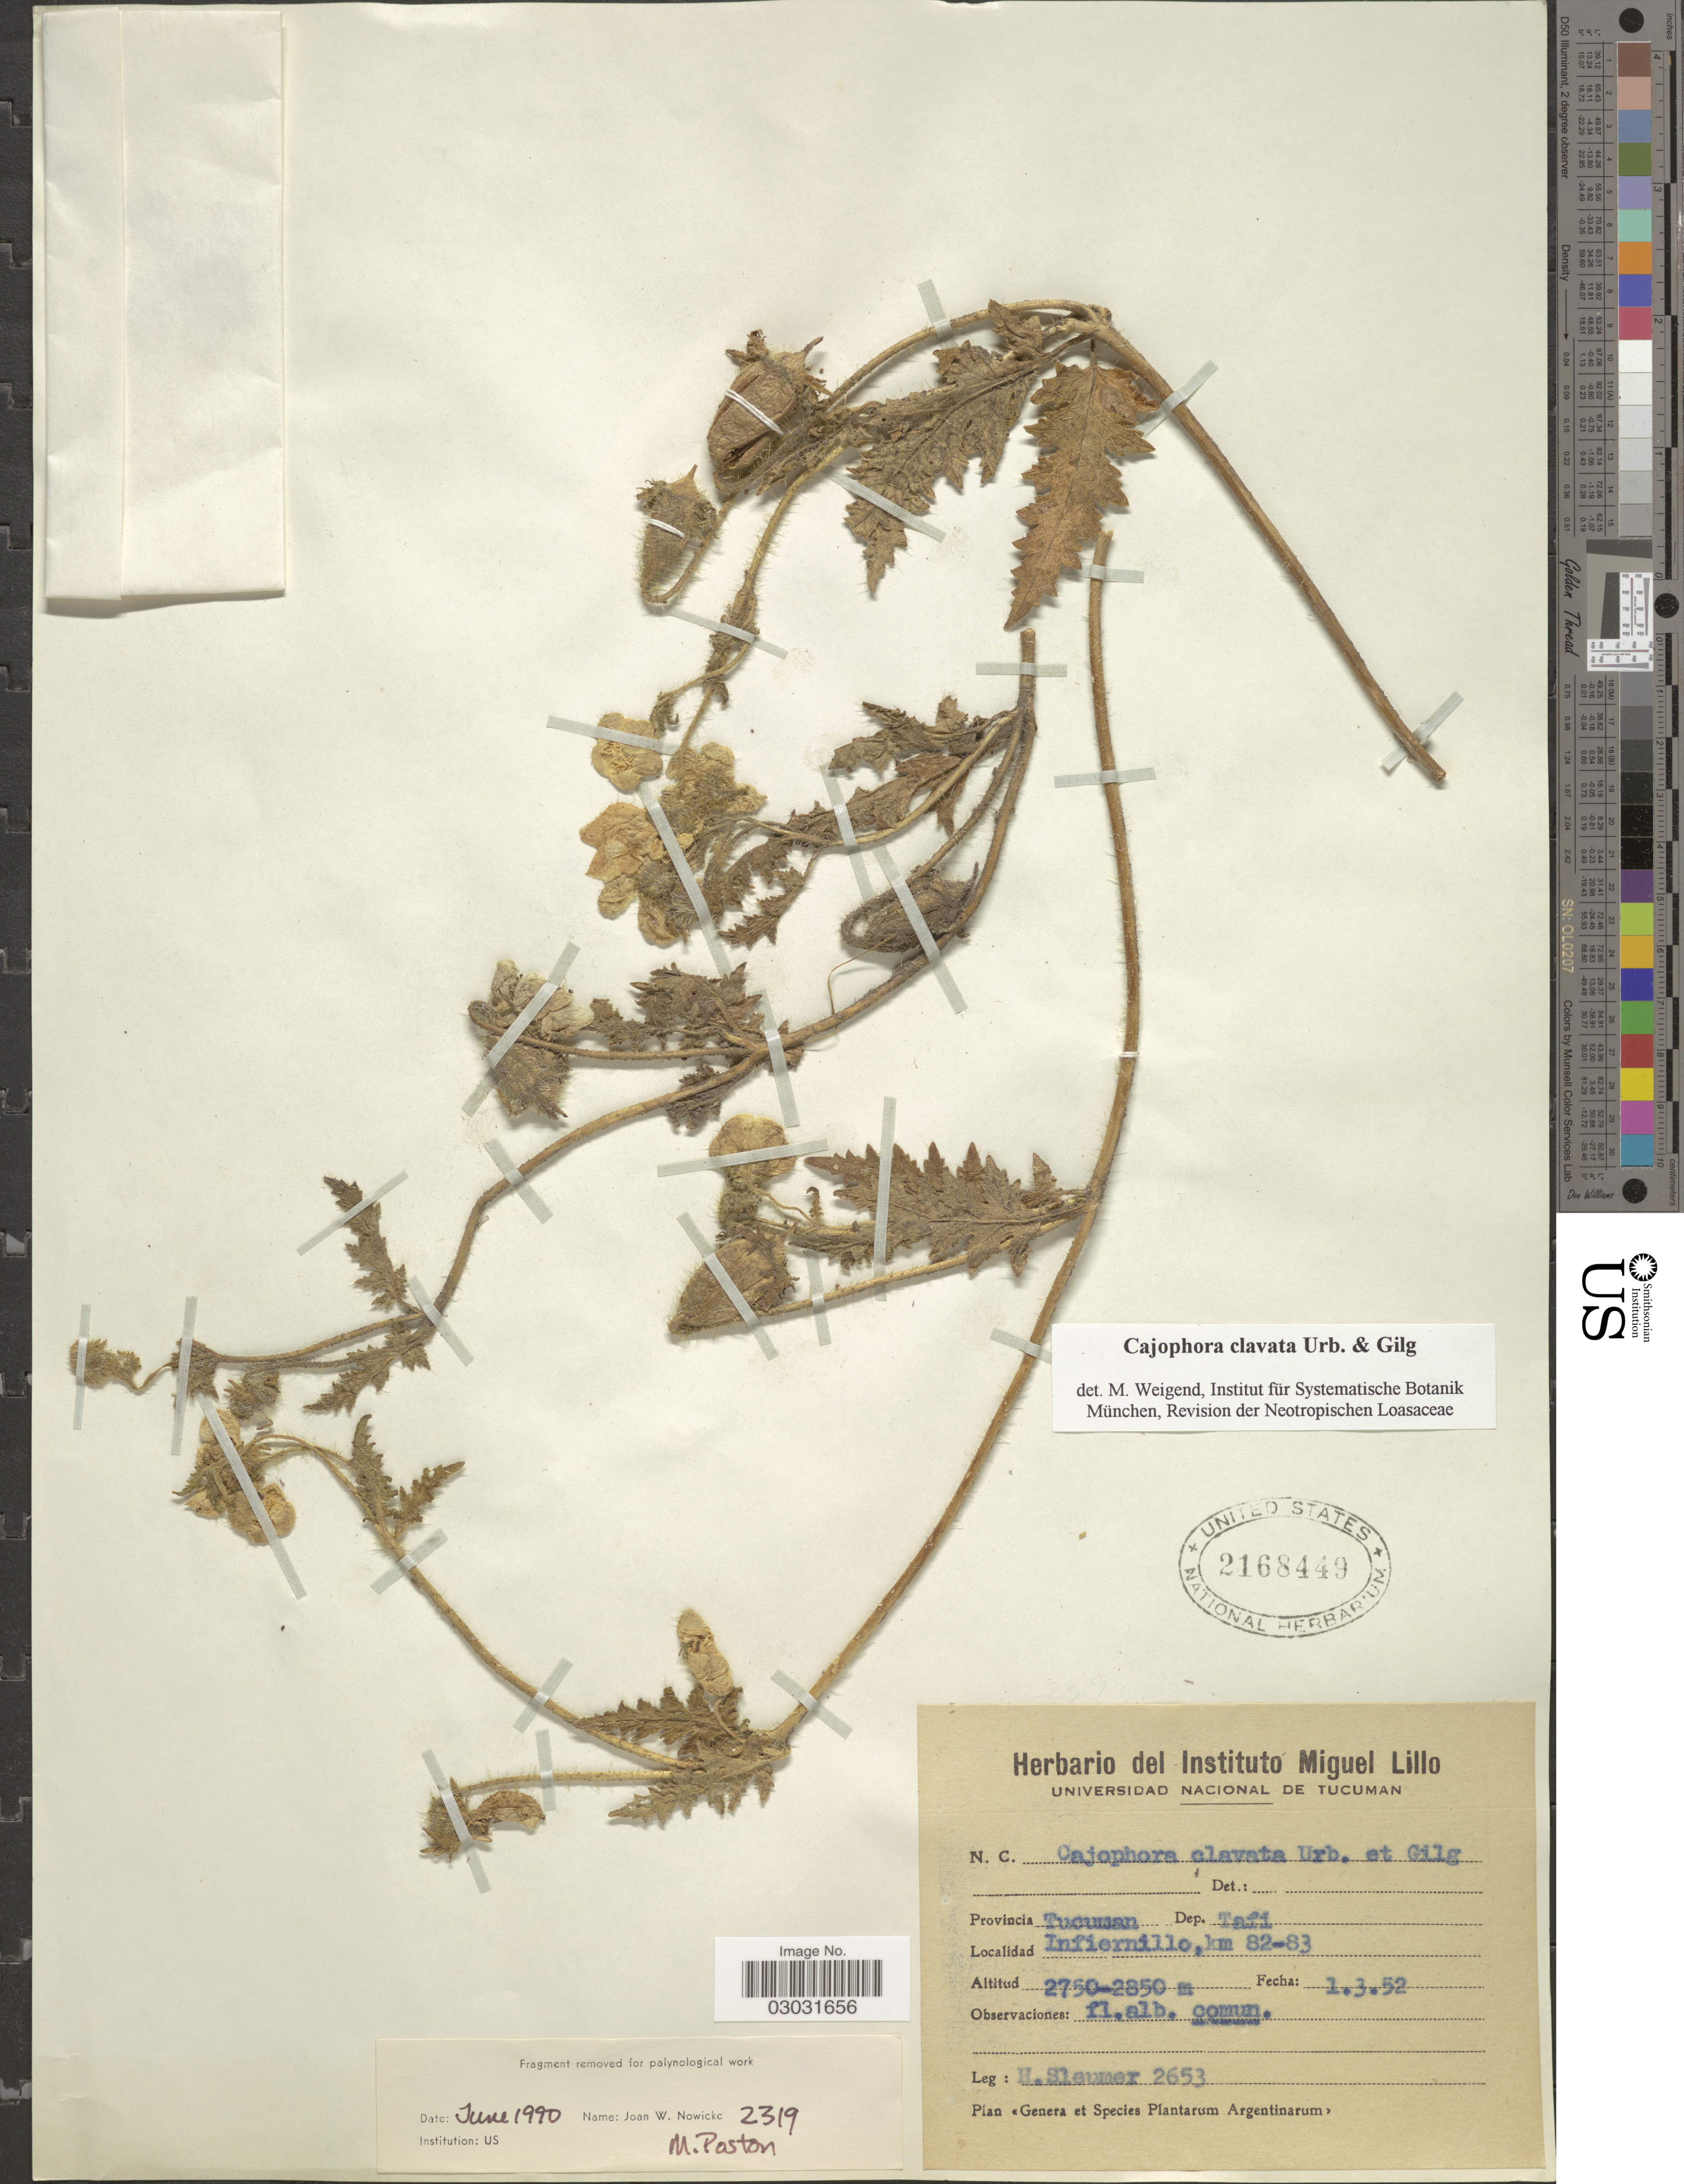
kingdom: Plantae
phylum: Tracheophyta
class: Magnoliopsida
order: Cornales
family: Loasaceae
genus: Caiophora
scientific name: Caiophora clavata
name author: Urb. & Gilg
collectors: H. O. Sleumer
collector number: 2653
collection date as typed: Transcribed d/m/y: 1/3/52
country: Argentina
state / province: Tucuman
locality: Dep. Tafi. Infiernillo, km 82-83.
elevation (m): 2750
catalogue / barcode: US 2168449